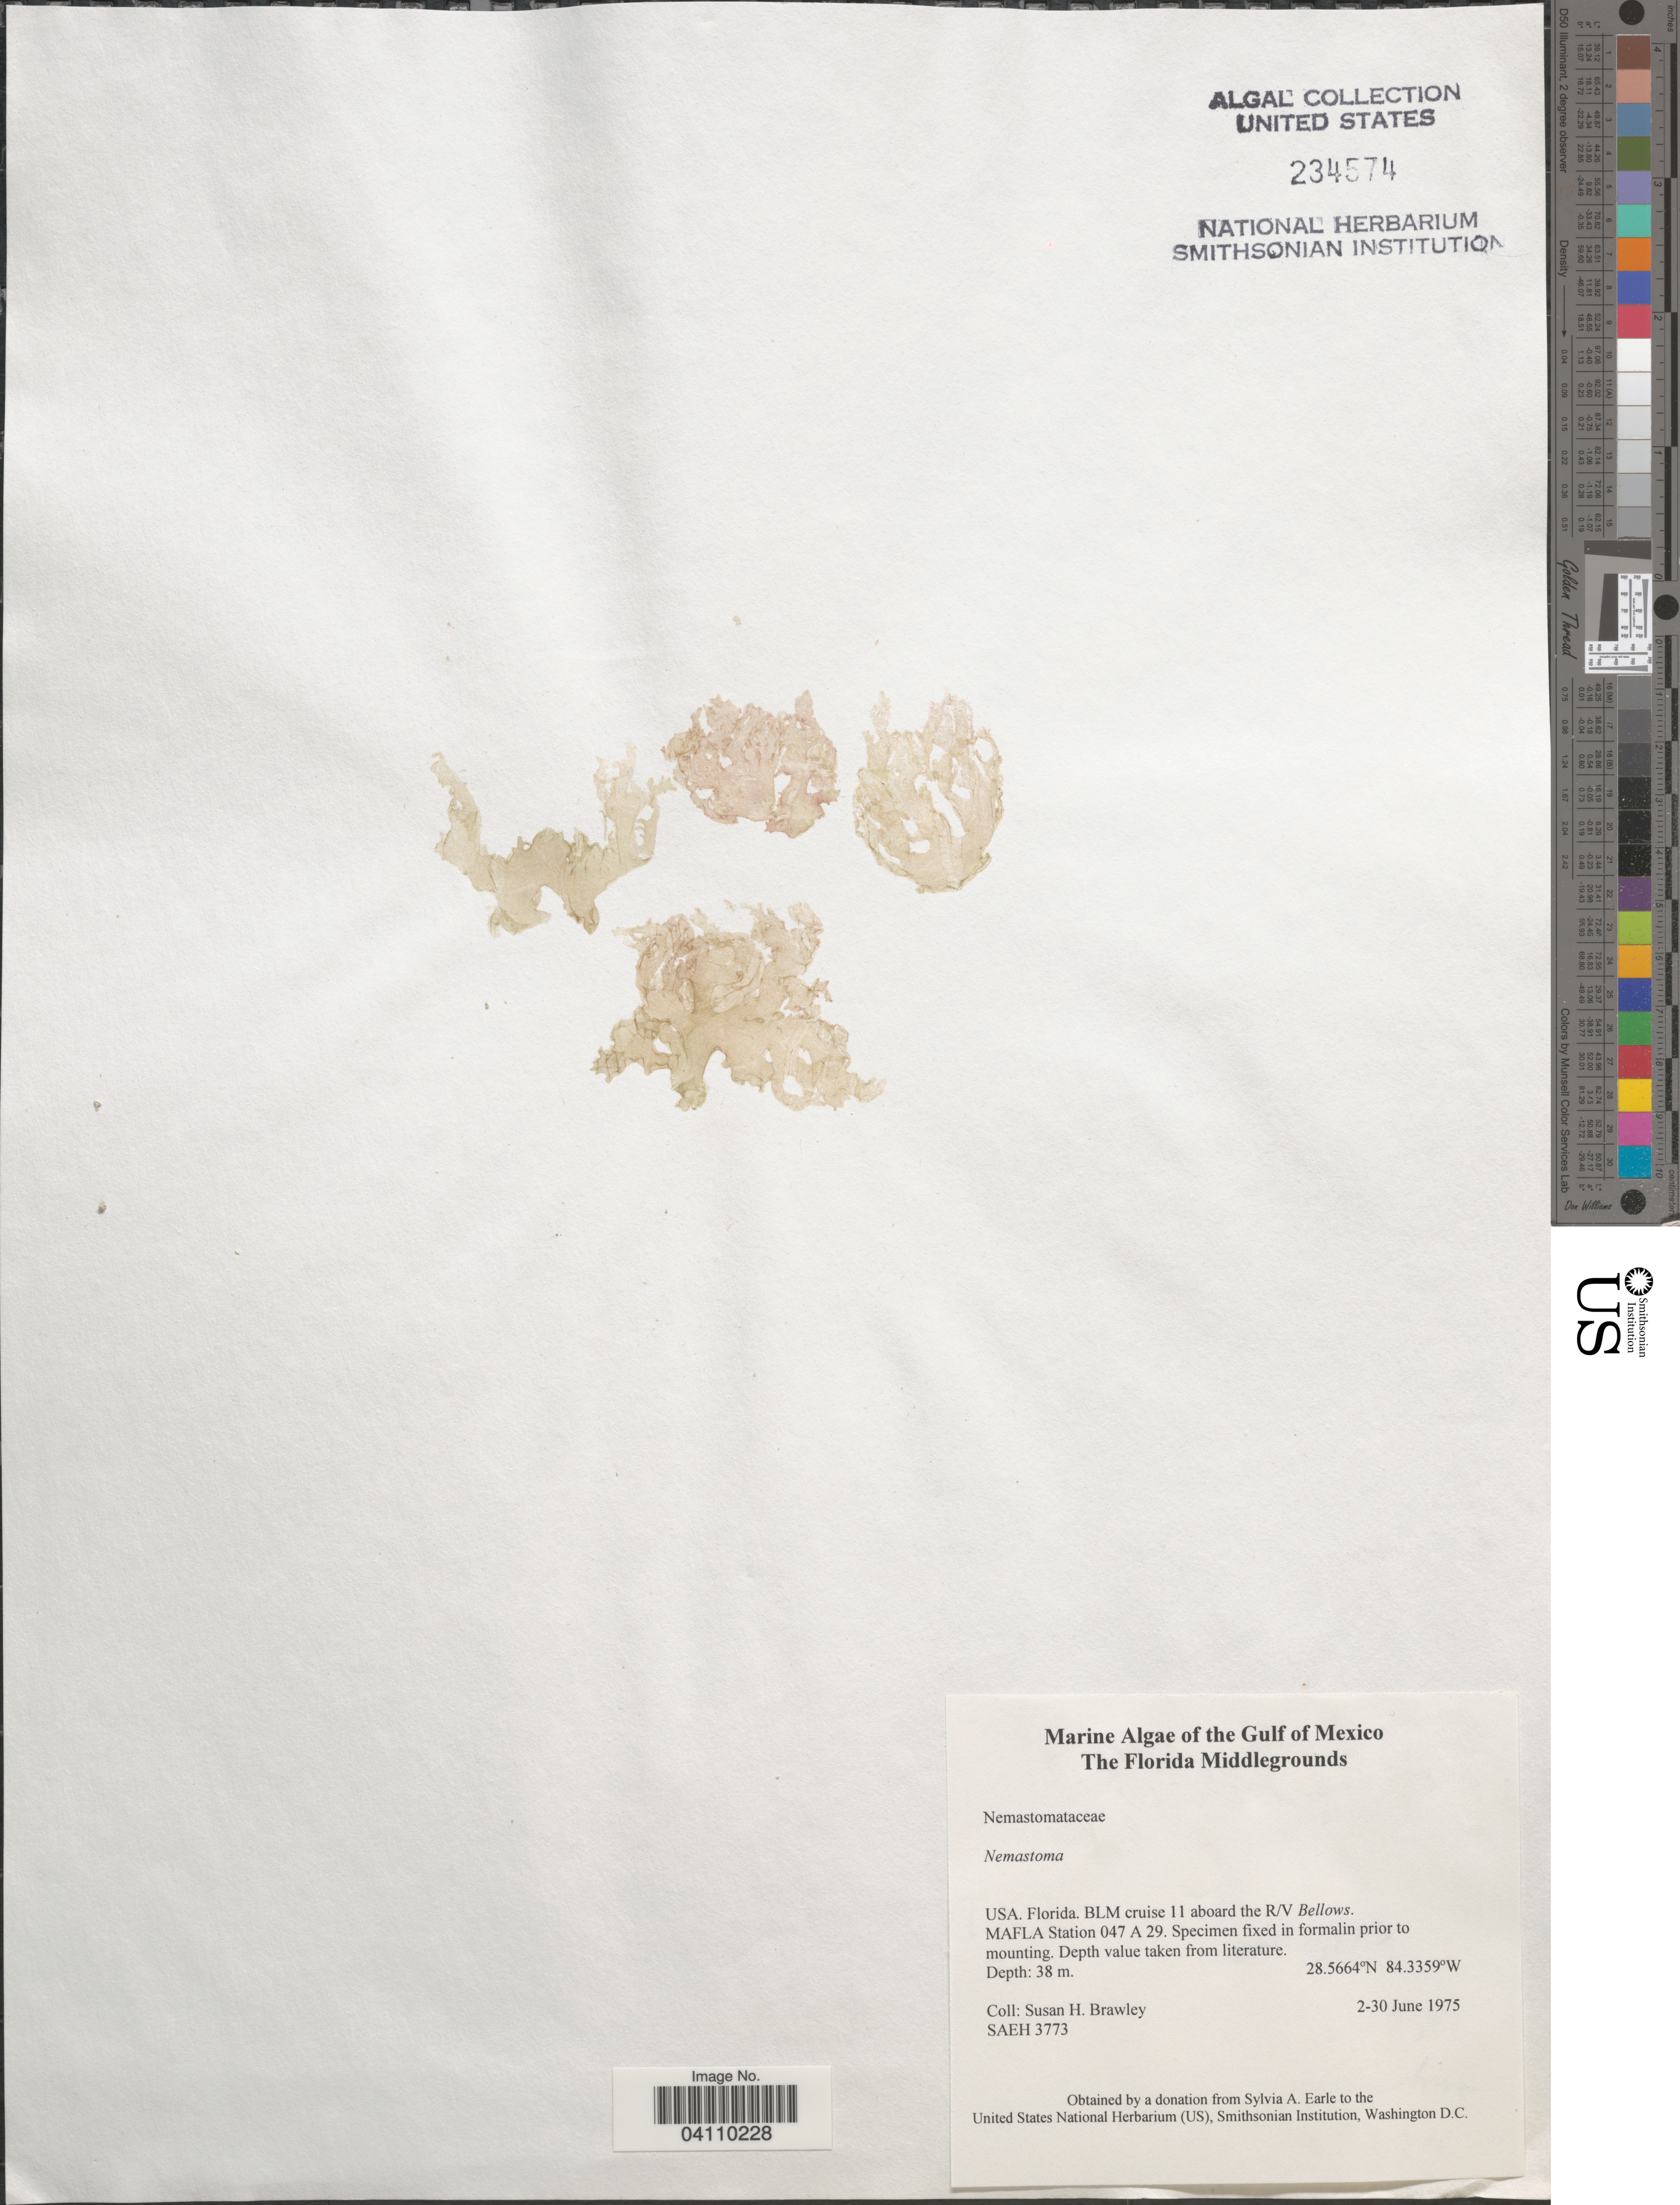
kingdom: Plantae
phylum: Rhodophyta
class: Florideophyceae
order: Nemastomatales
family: Nemastomataceae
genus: Nemastoma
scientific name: Nemastoma sp.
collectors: S. Brawley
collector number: SAEH3773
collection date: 1975-06-02/1975-06-30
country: United States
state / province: Florida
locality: The Gulf of Mexico. The Florida Middlegrounds. BLM cruise 11 aboard the R/V Bellows. MAFLA Station 047 A 29.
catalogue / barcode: US 234574